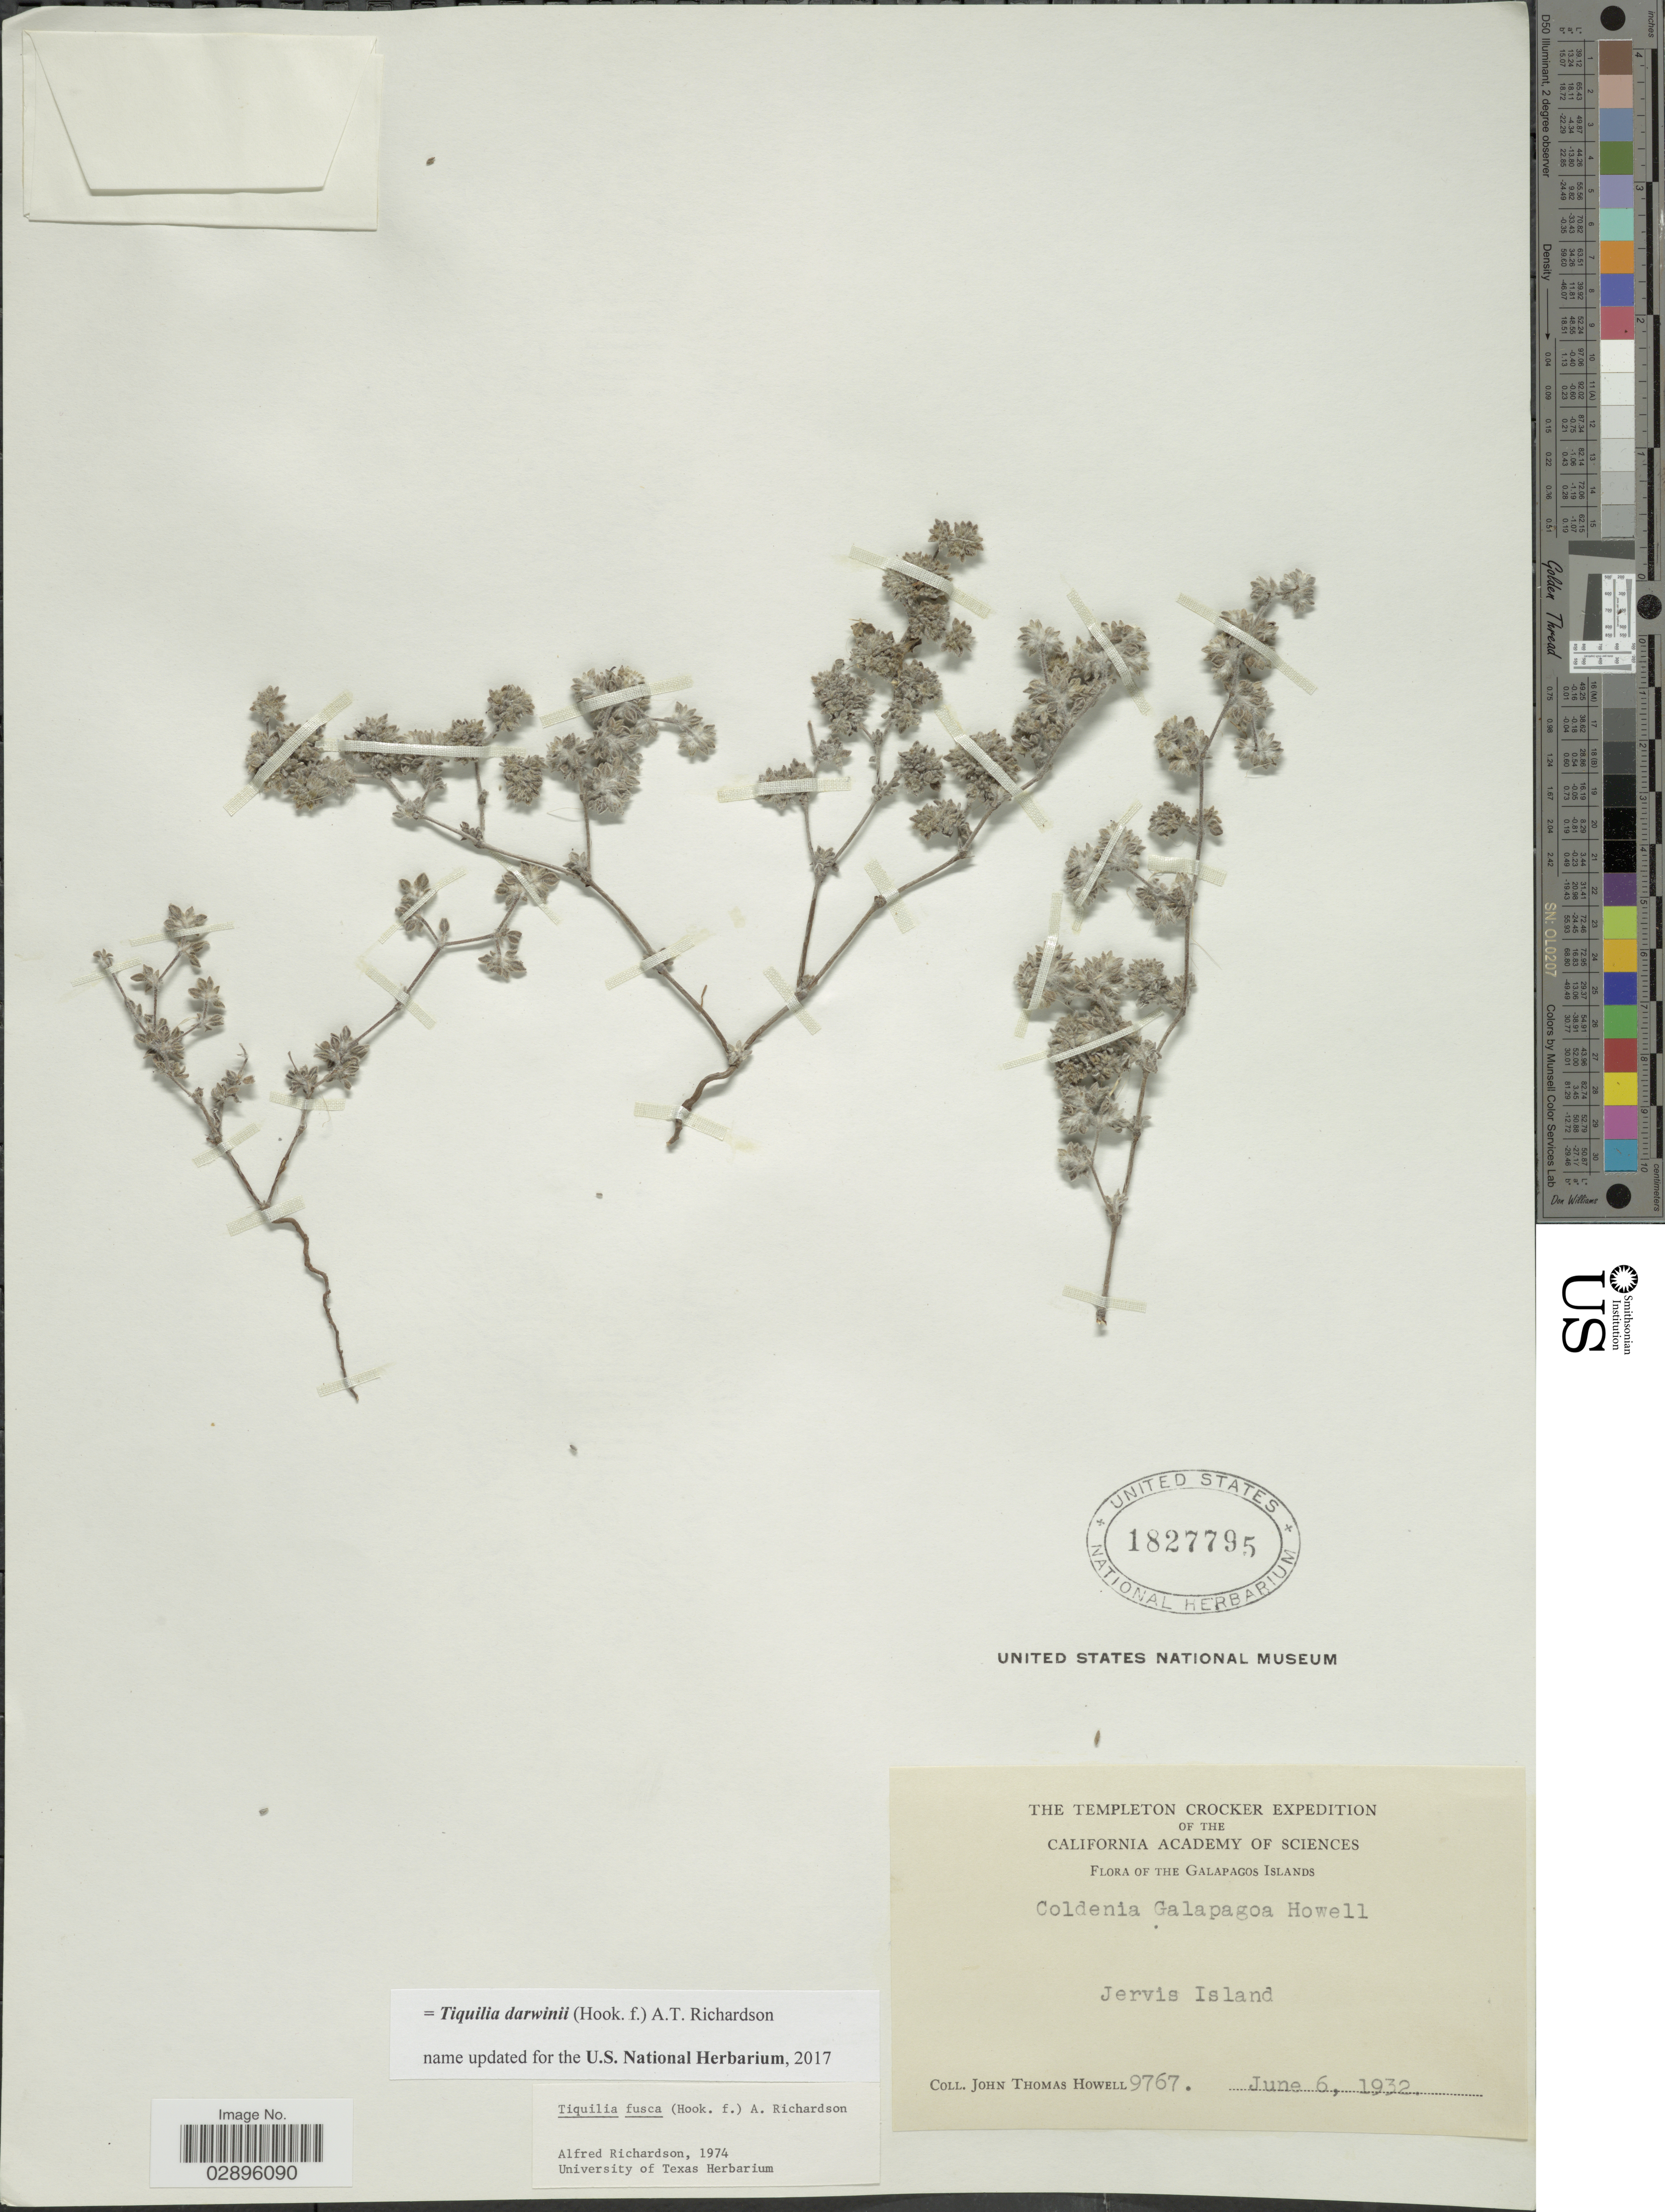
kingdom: Plantae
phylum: Tracheophyta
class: Magnoliopsida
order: Boraginales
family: Ehretiaceae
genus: Tiquilia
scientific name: Tiquilia darwinii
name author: (Hook. f.) A.T. Richardson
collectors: J. T. Howell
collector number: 9767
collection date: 1932-06-06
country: Ecuador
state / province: Colón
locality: The Galapagos Islands. Jervis Island.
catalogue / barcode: US 1827795